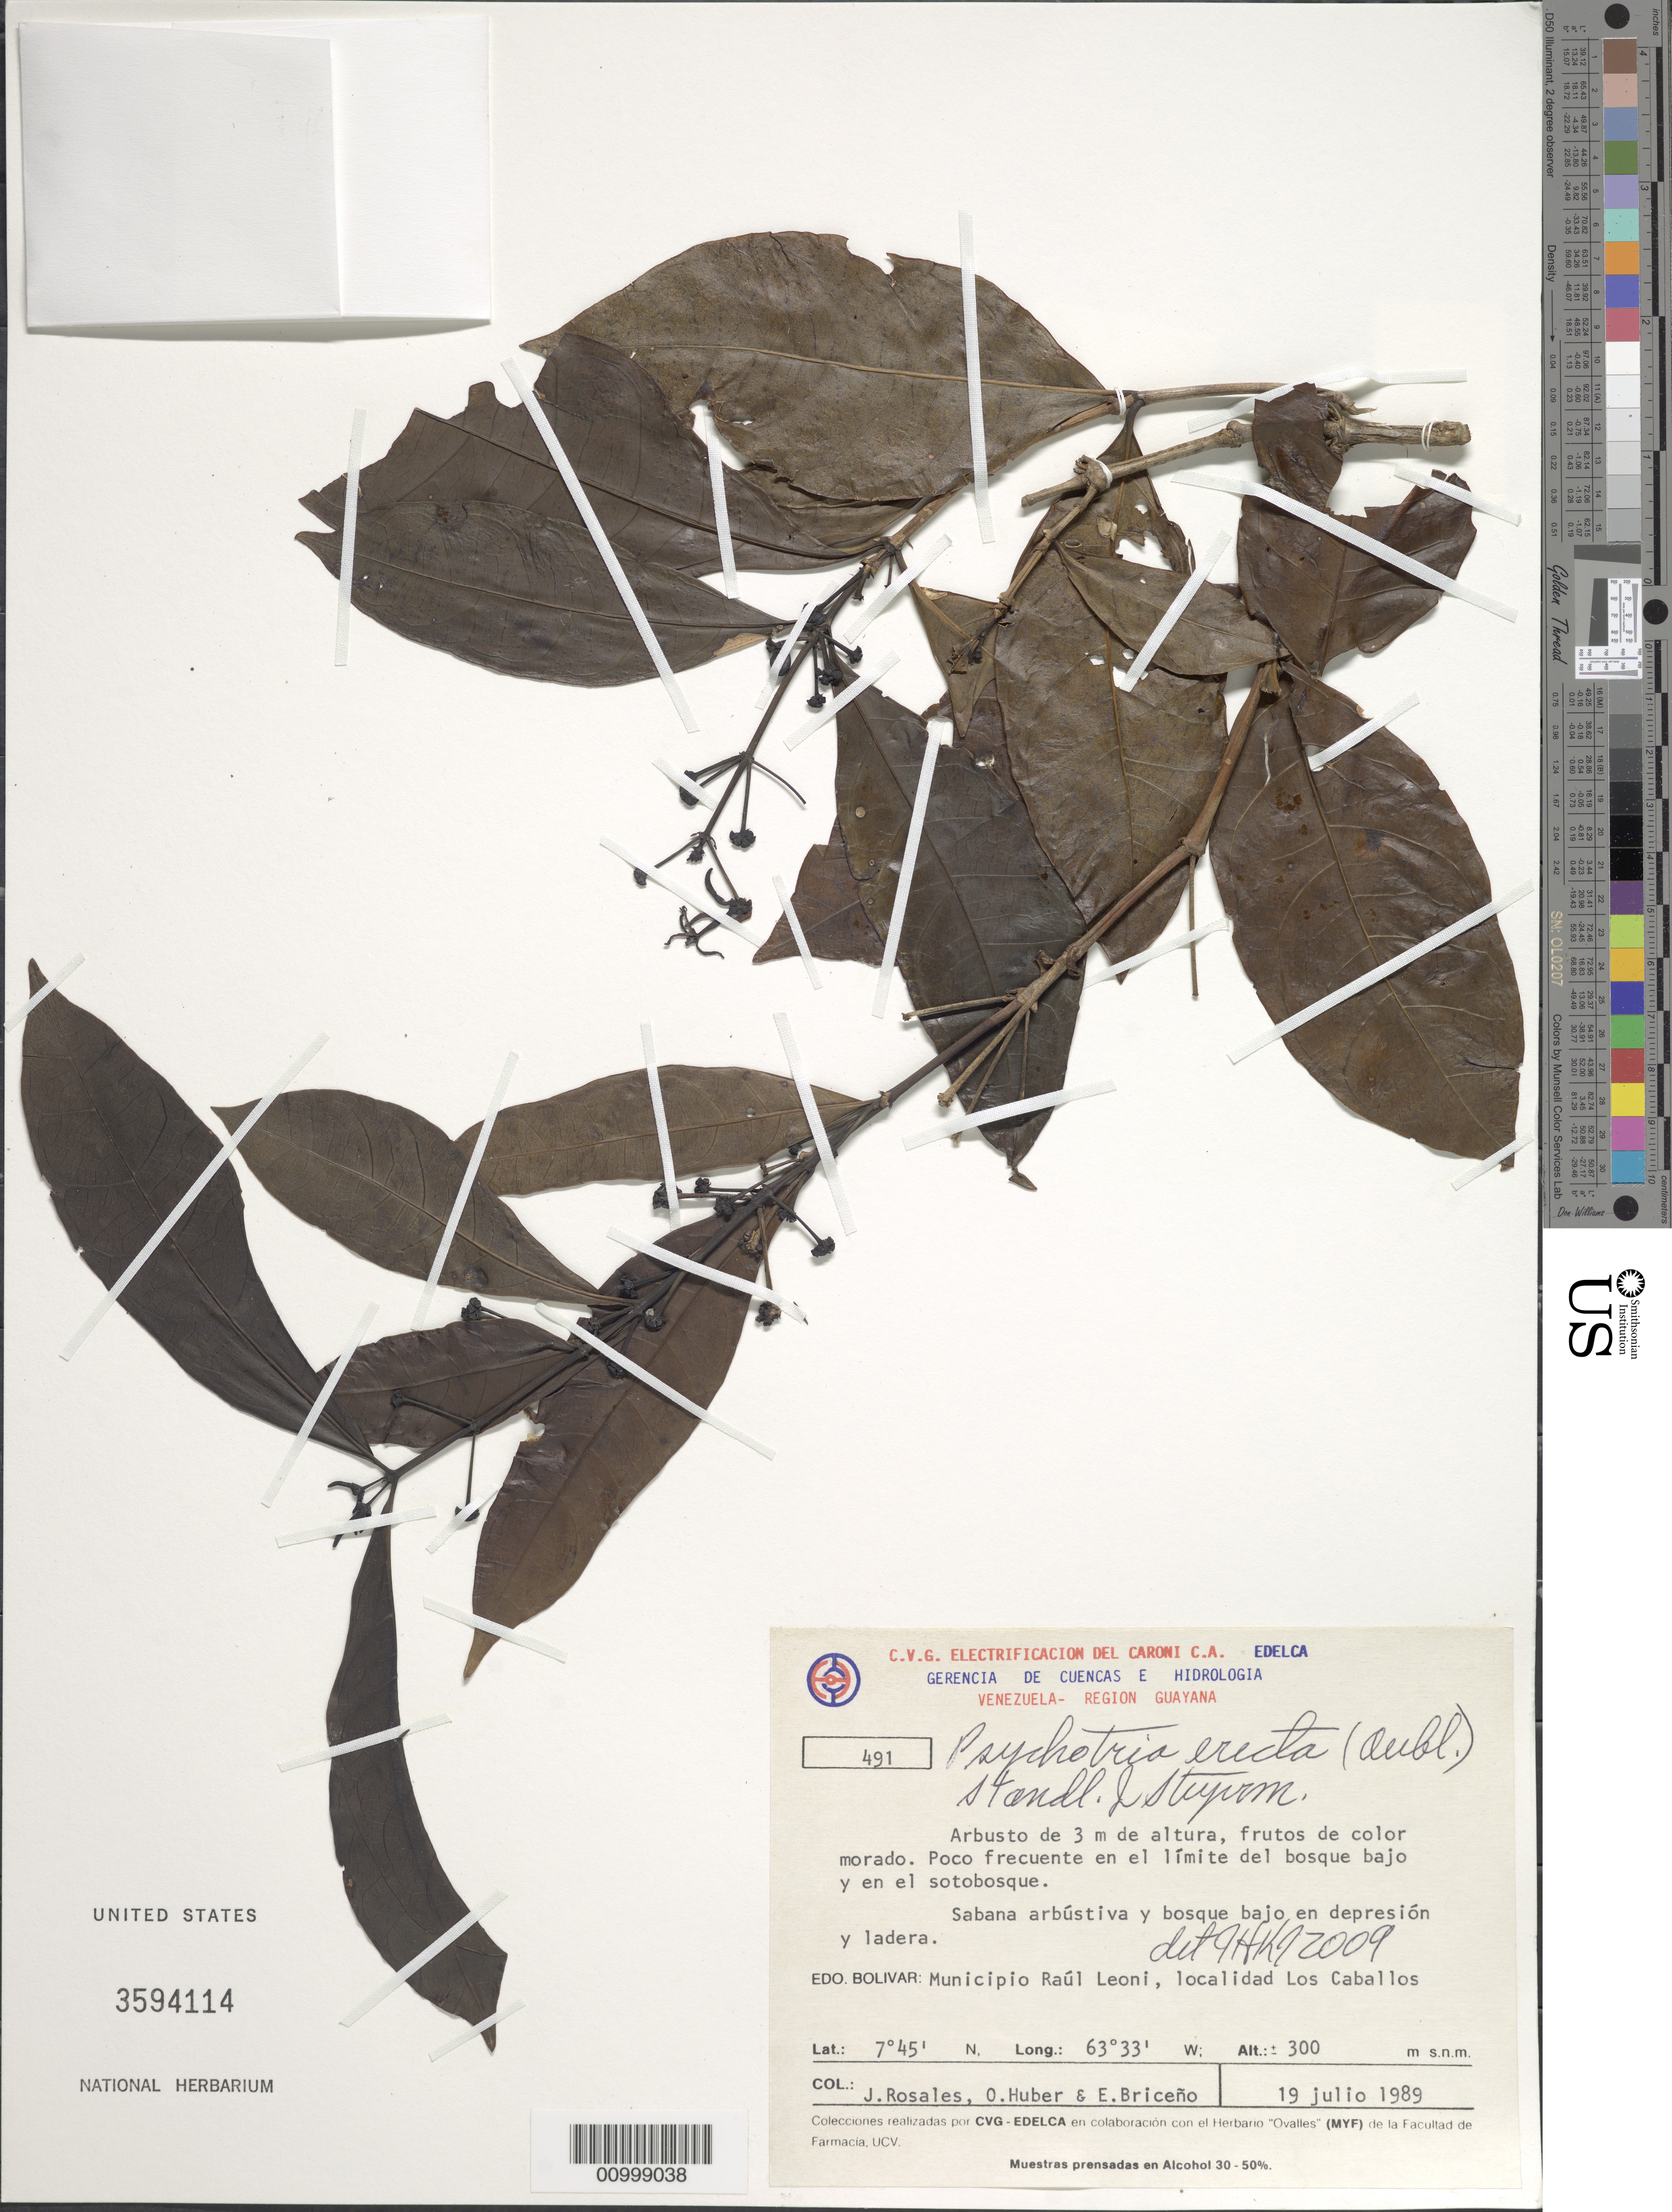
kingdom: Plantae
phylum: Tracheophyta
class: Magnoliopsida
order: Gentianales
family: Rubiaceae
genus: Psychotria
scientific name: Psychotria erecta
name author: (Aubl.) Standl. & Steyerm.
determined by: Kirkbride, J. H.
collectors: J. Rosales, E. Briceno & O. Huber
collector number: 491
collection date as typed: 19-Jul-89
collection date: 1989-07-19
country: Venezuela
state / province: Bolívar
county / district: Angostura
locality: Los Caballos. Raúl Leoni [=Angostura]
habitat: Sabana arbustiva y bosque bajo en depresion y ladera; en el limite del bosque bajo y en el sotobosque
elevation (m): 300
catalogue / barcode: US 3594114